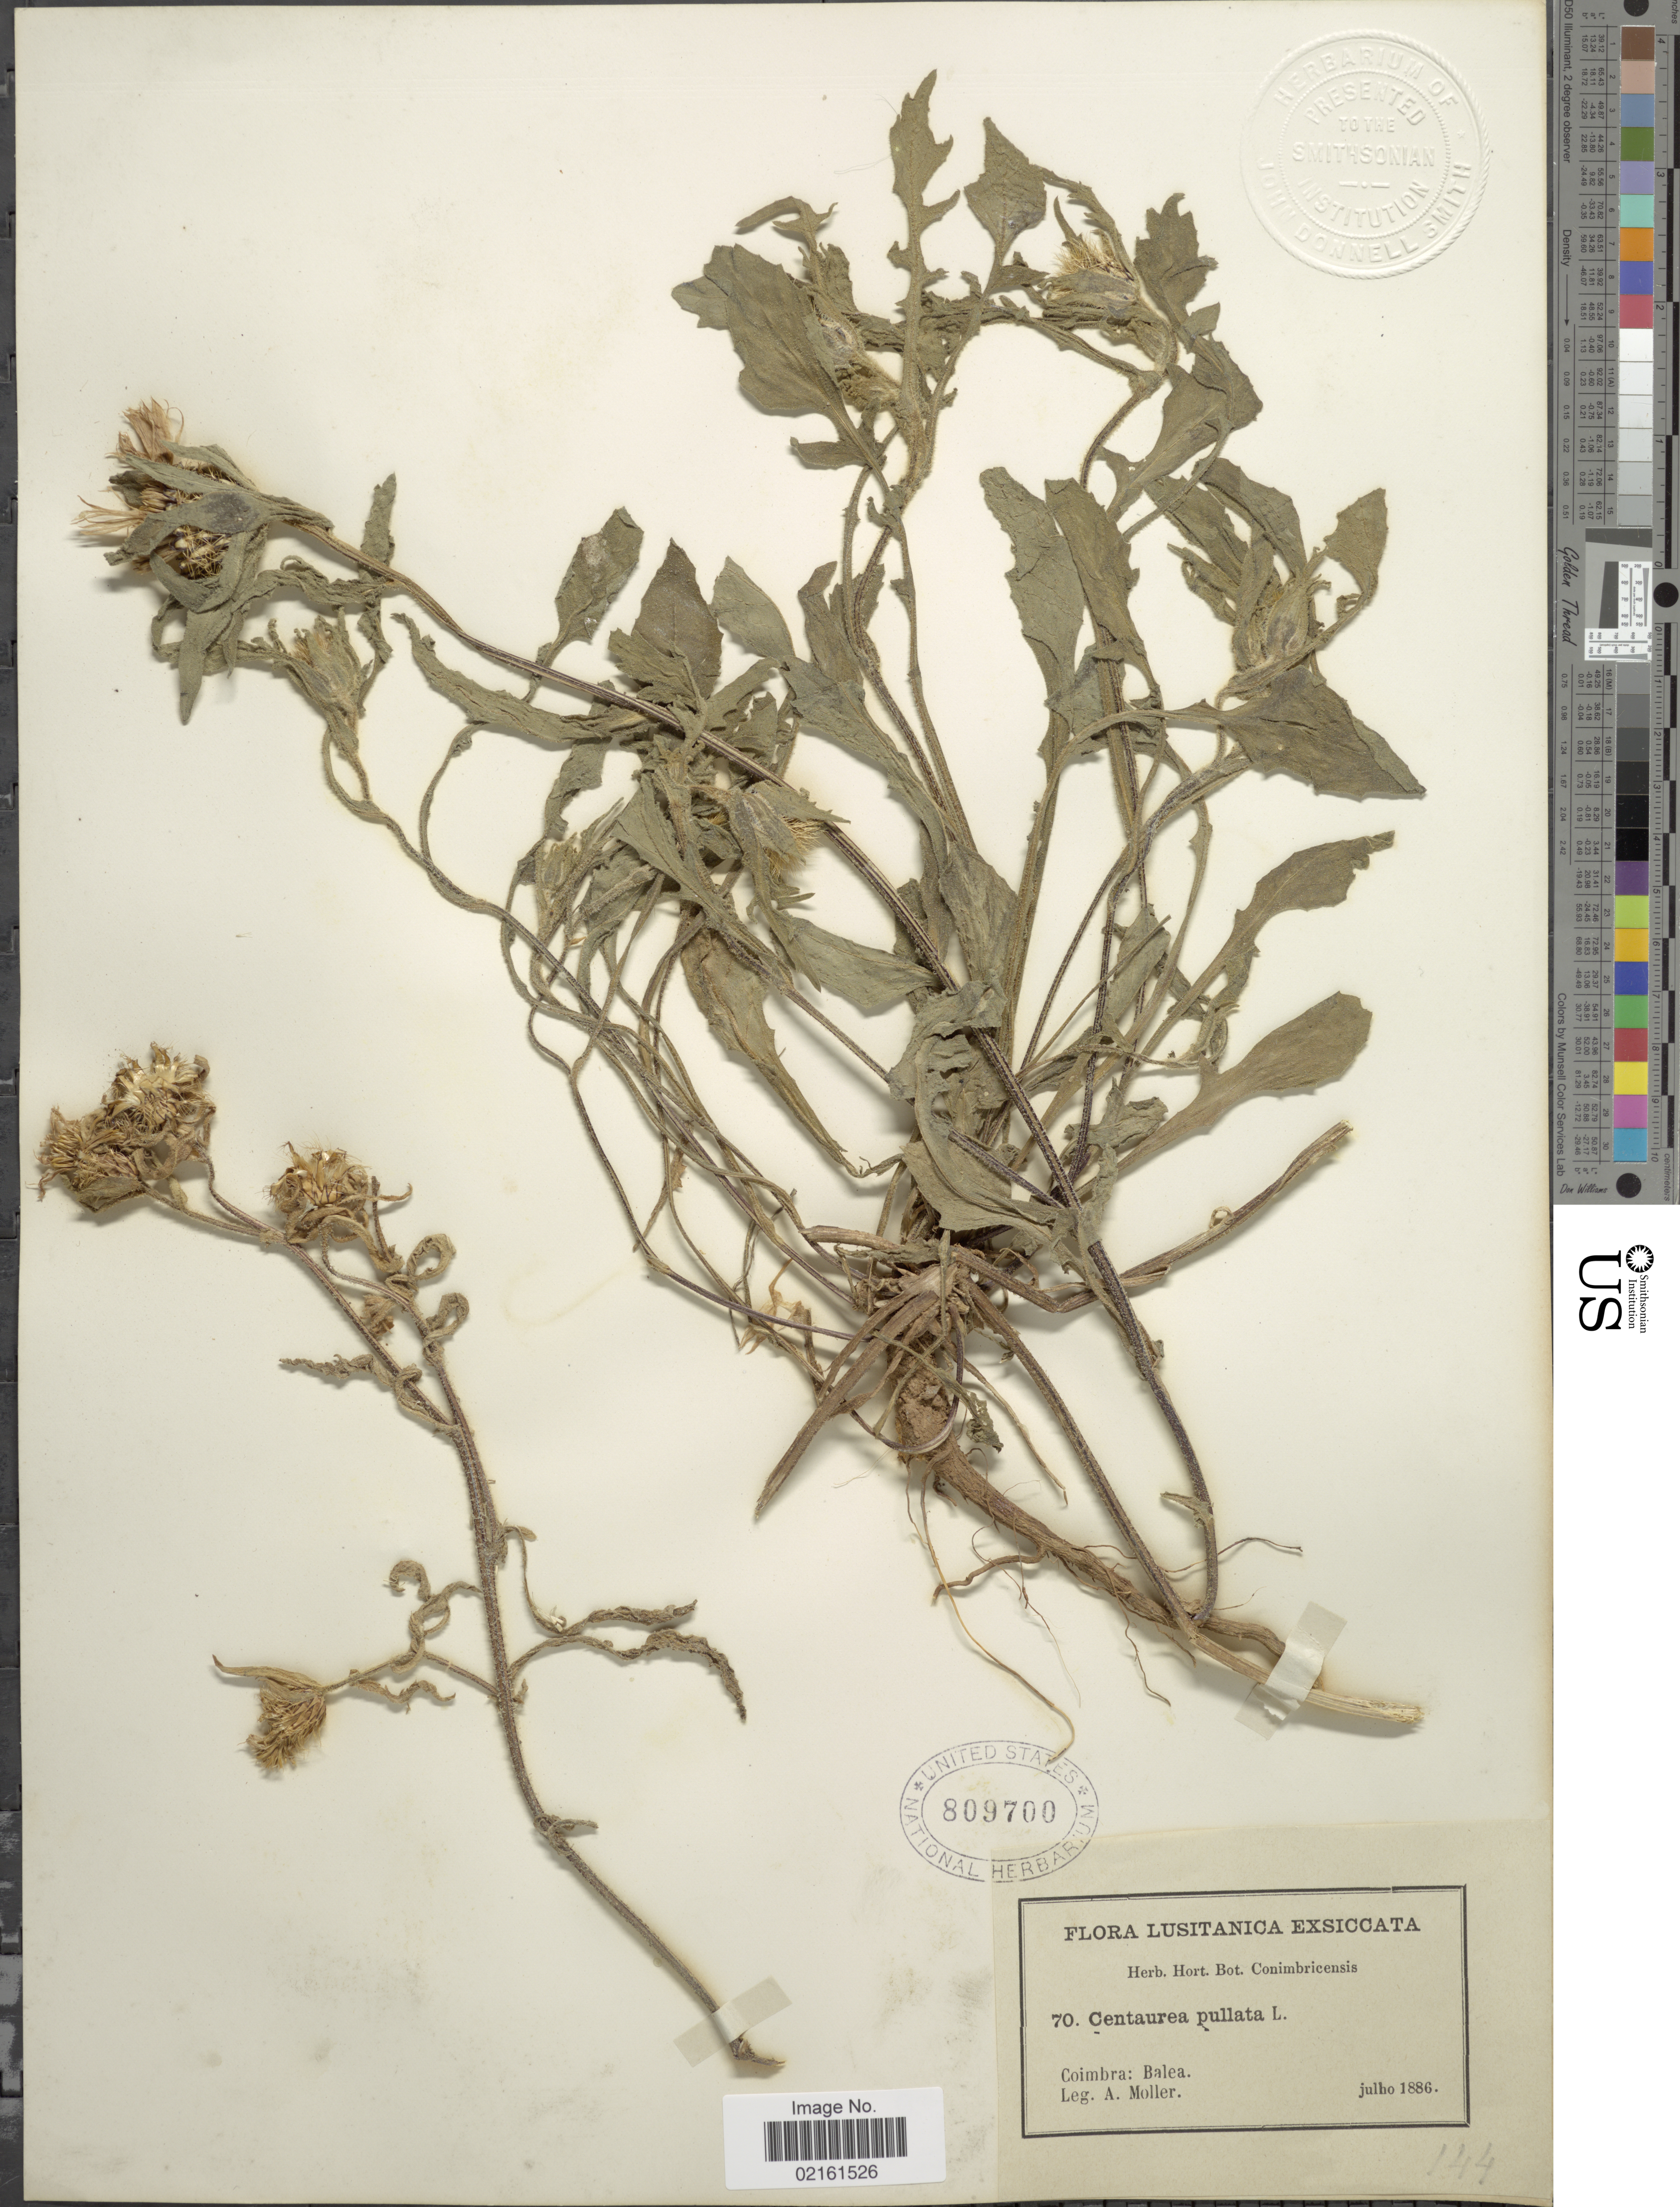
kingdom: Plantae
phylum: Tracheophyta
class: Magnoliopsida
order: Asterales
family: Asteraceae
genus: Centaurea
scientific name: Centaurea pullata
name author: L.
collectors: A. Moller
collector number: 70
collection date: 1886-07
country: Portugal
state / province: Coimbra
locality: Lusitanica, Balea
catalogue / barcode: US 809700